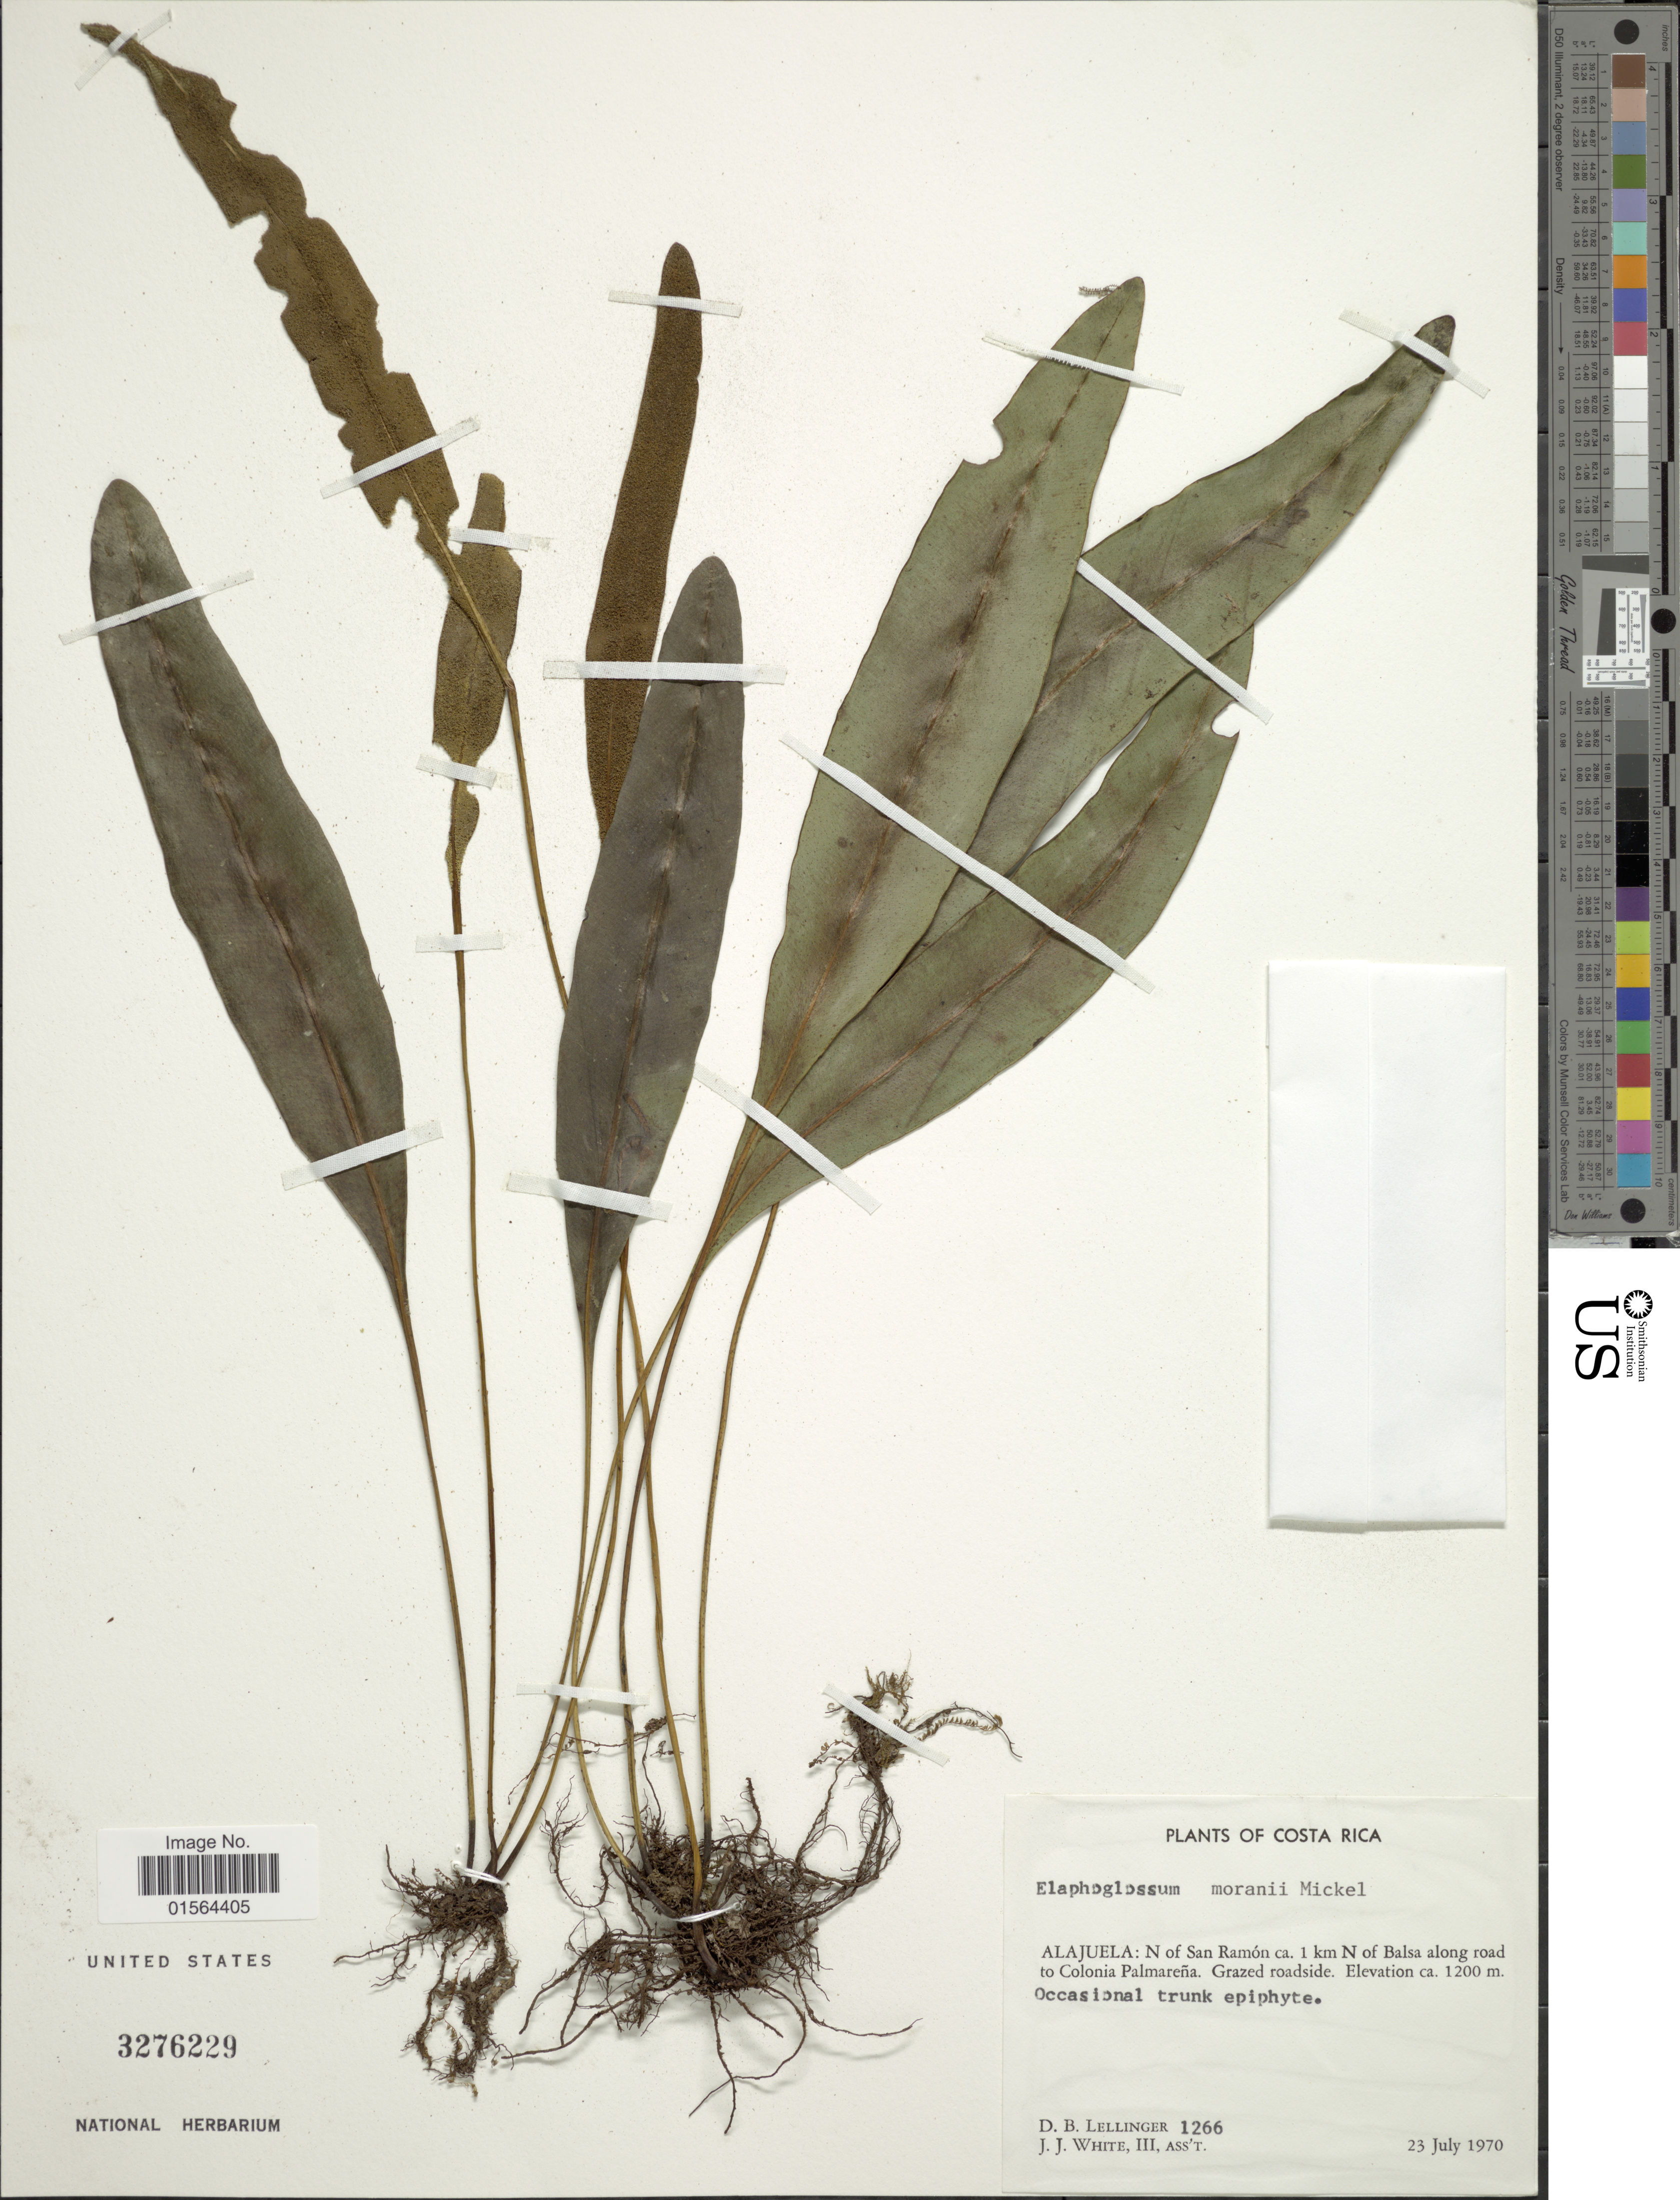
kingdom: Plantae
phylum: Tracheophyta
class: Polypodiopsida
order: Polypodiales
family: Dryopteridaceae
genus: Elaphoglossum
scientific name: Elaphoglossum moranii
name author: Mickel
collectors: D. B. Lellinger & J. J. White III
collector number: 1266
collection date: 1970-07-23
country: Costa Rica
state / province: Alajuela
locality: Alajuela: N of San Ramon, ca 1 km N of Balsa along road to Colonia Palmarena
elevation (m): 1200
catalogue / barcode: US 3276229